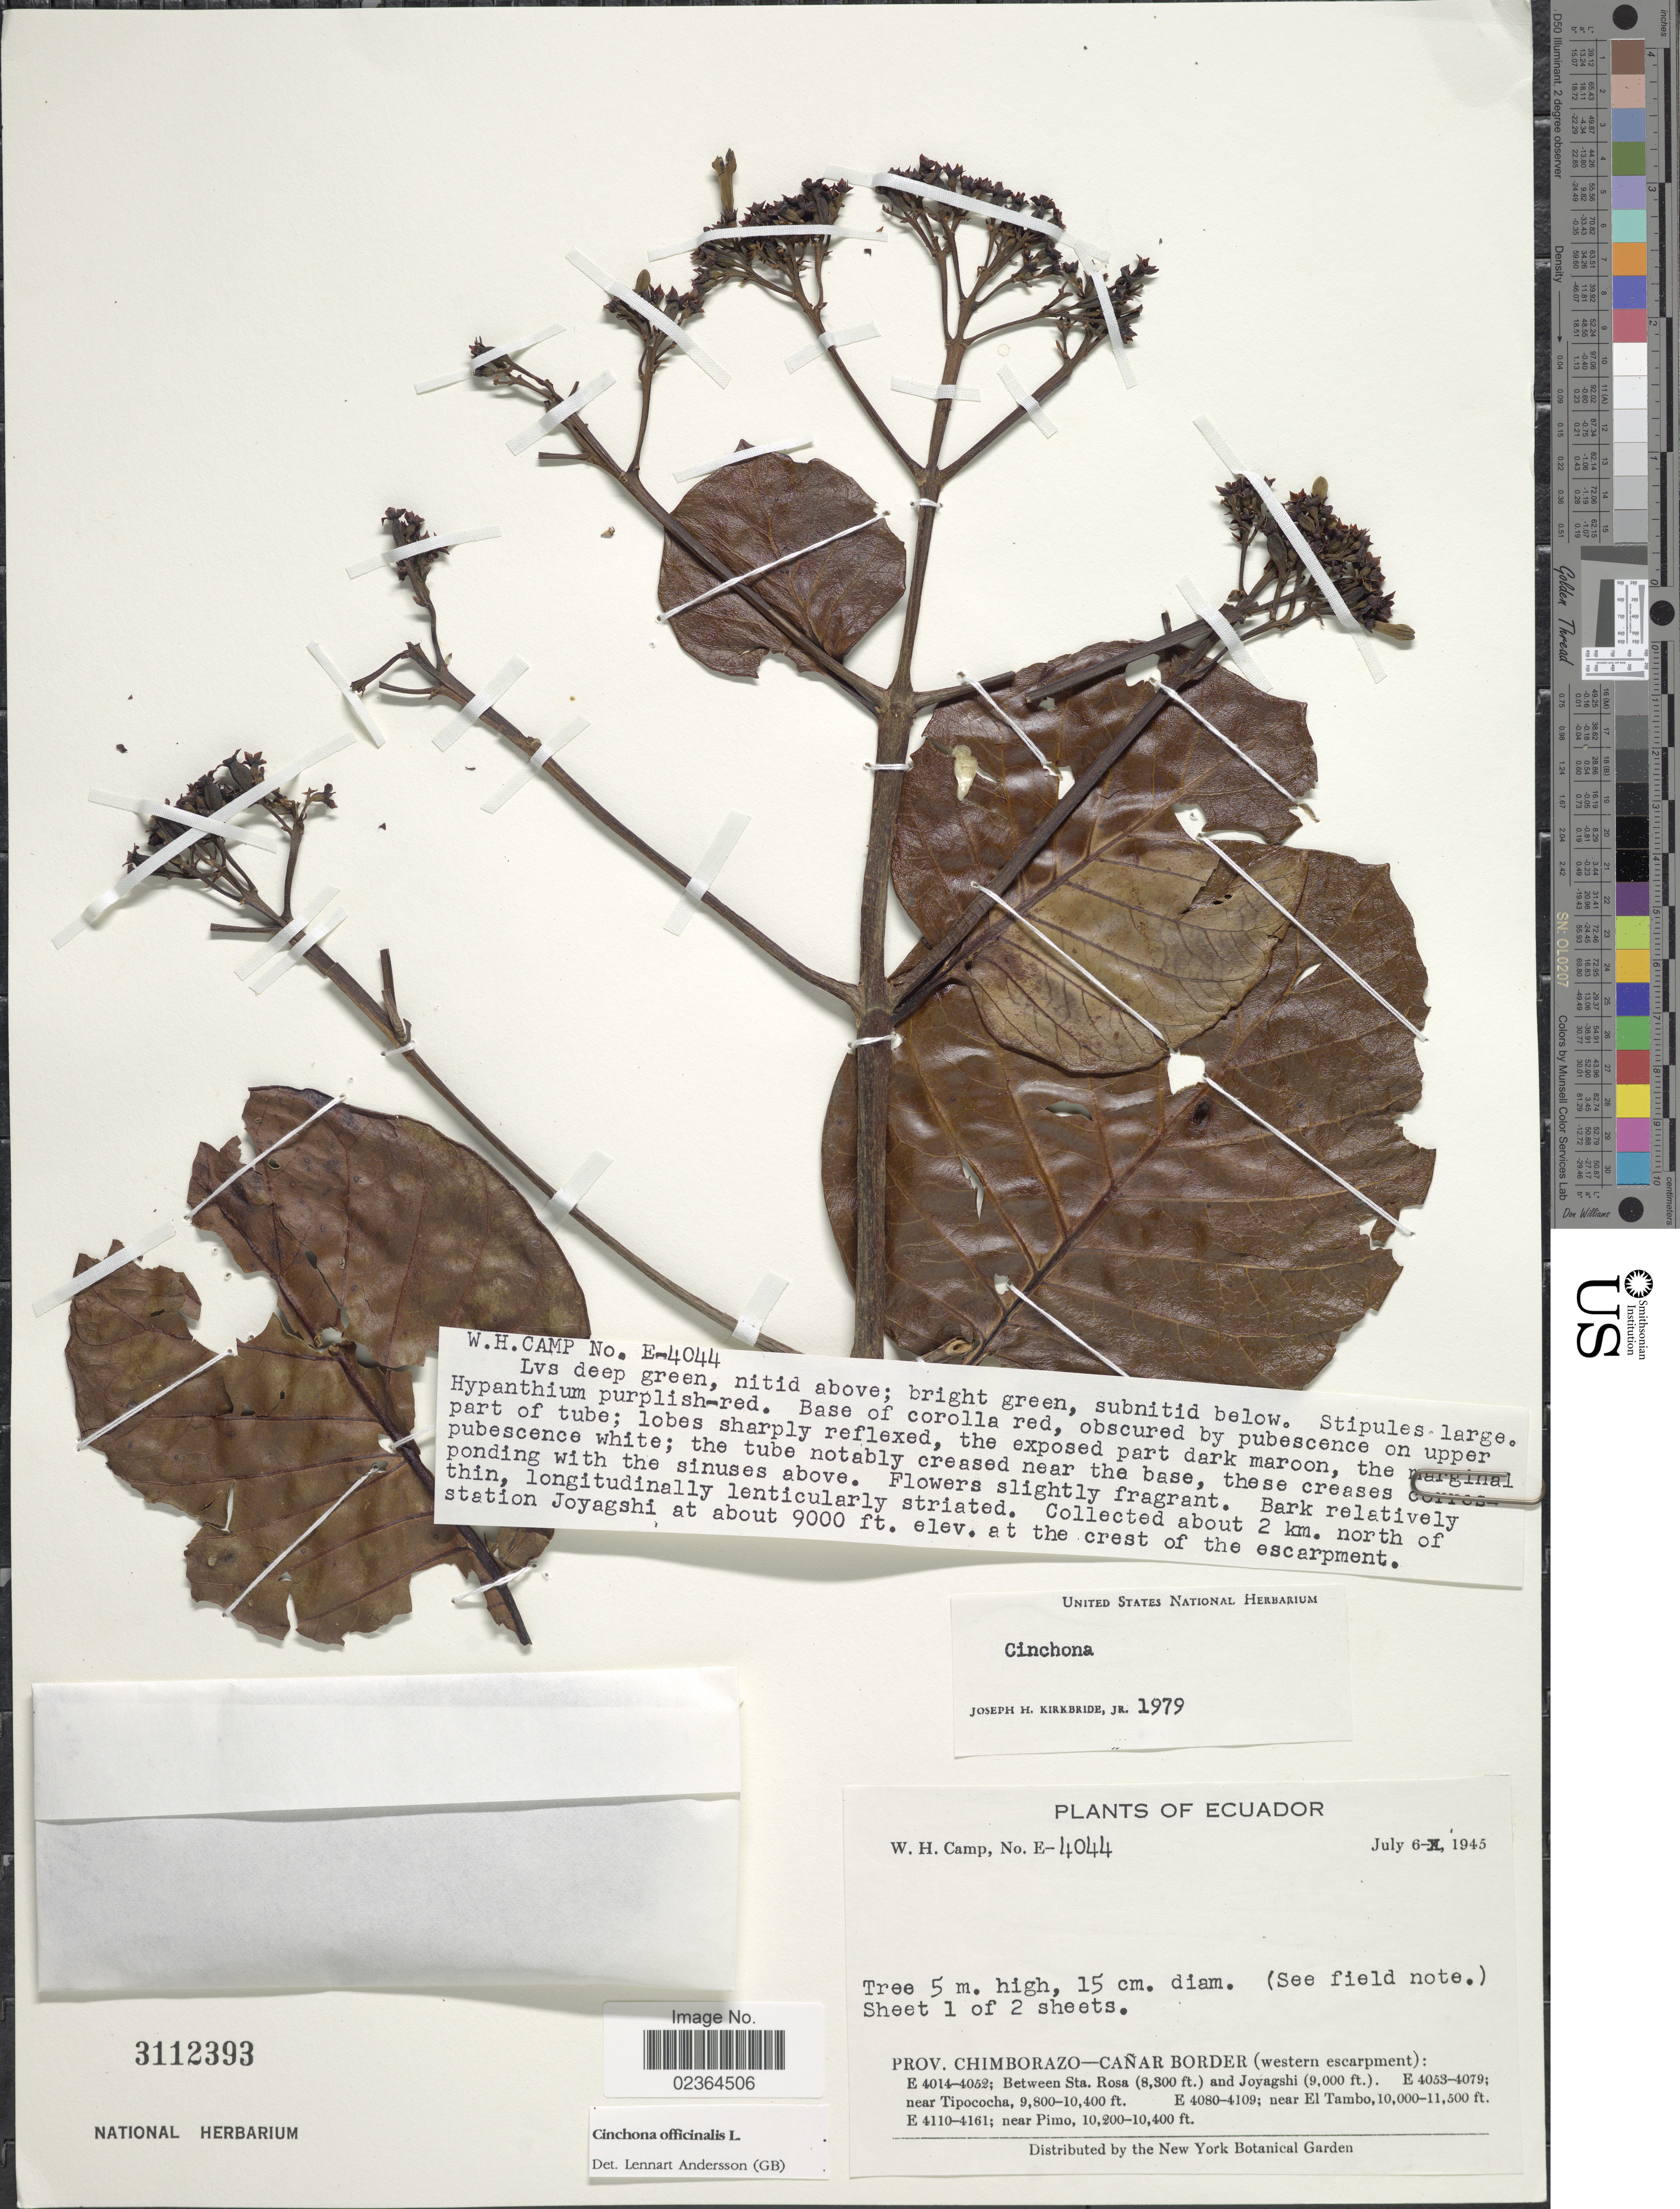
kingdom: Plantae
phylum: Tracheophyta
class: Magnoliopsida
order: Gentianales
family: Rubiaceae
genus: Cinchona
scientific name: Cinchona officinalis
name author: L.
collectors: W. H. Camp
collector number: E-4044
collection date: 1945-07-06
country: Ecuador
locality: Prov. Chimborazo-Canar Border (western escarpment): Between Sta. Rosa and Joyagshi, near Tipococha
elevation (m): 2530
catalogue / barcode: US 3112393